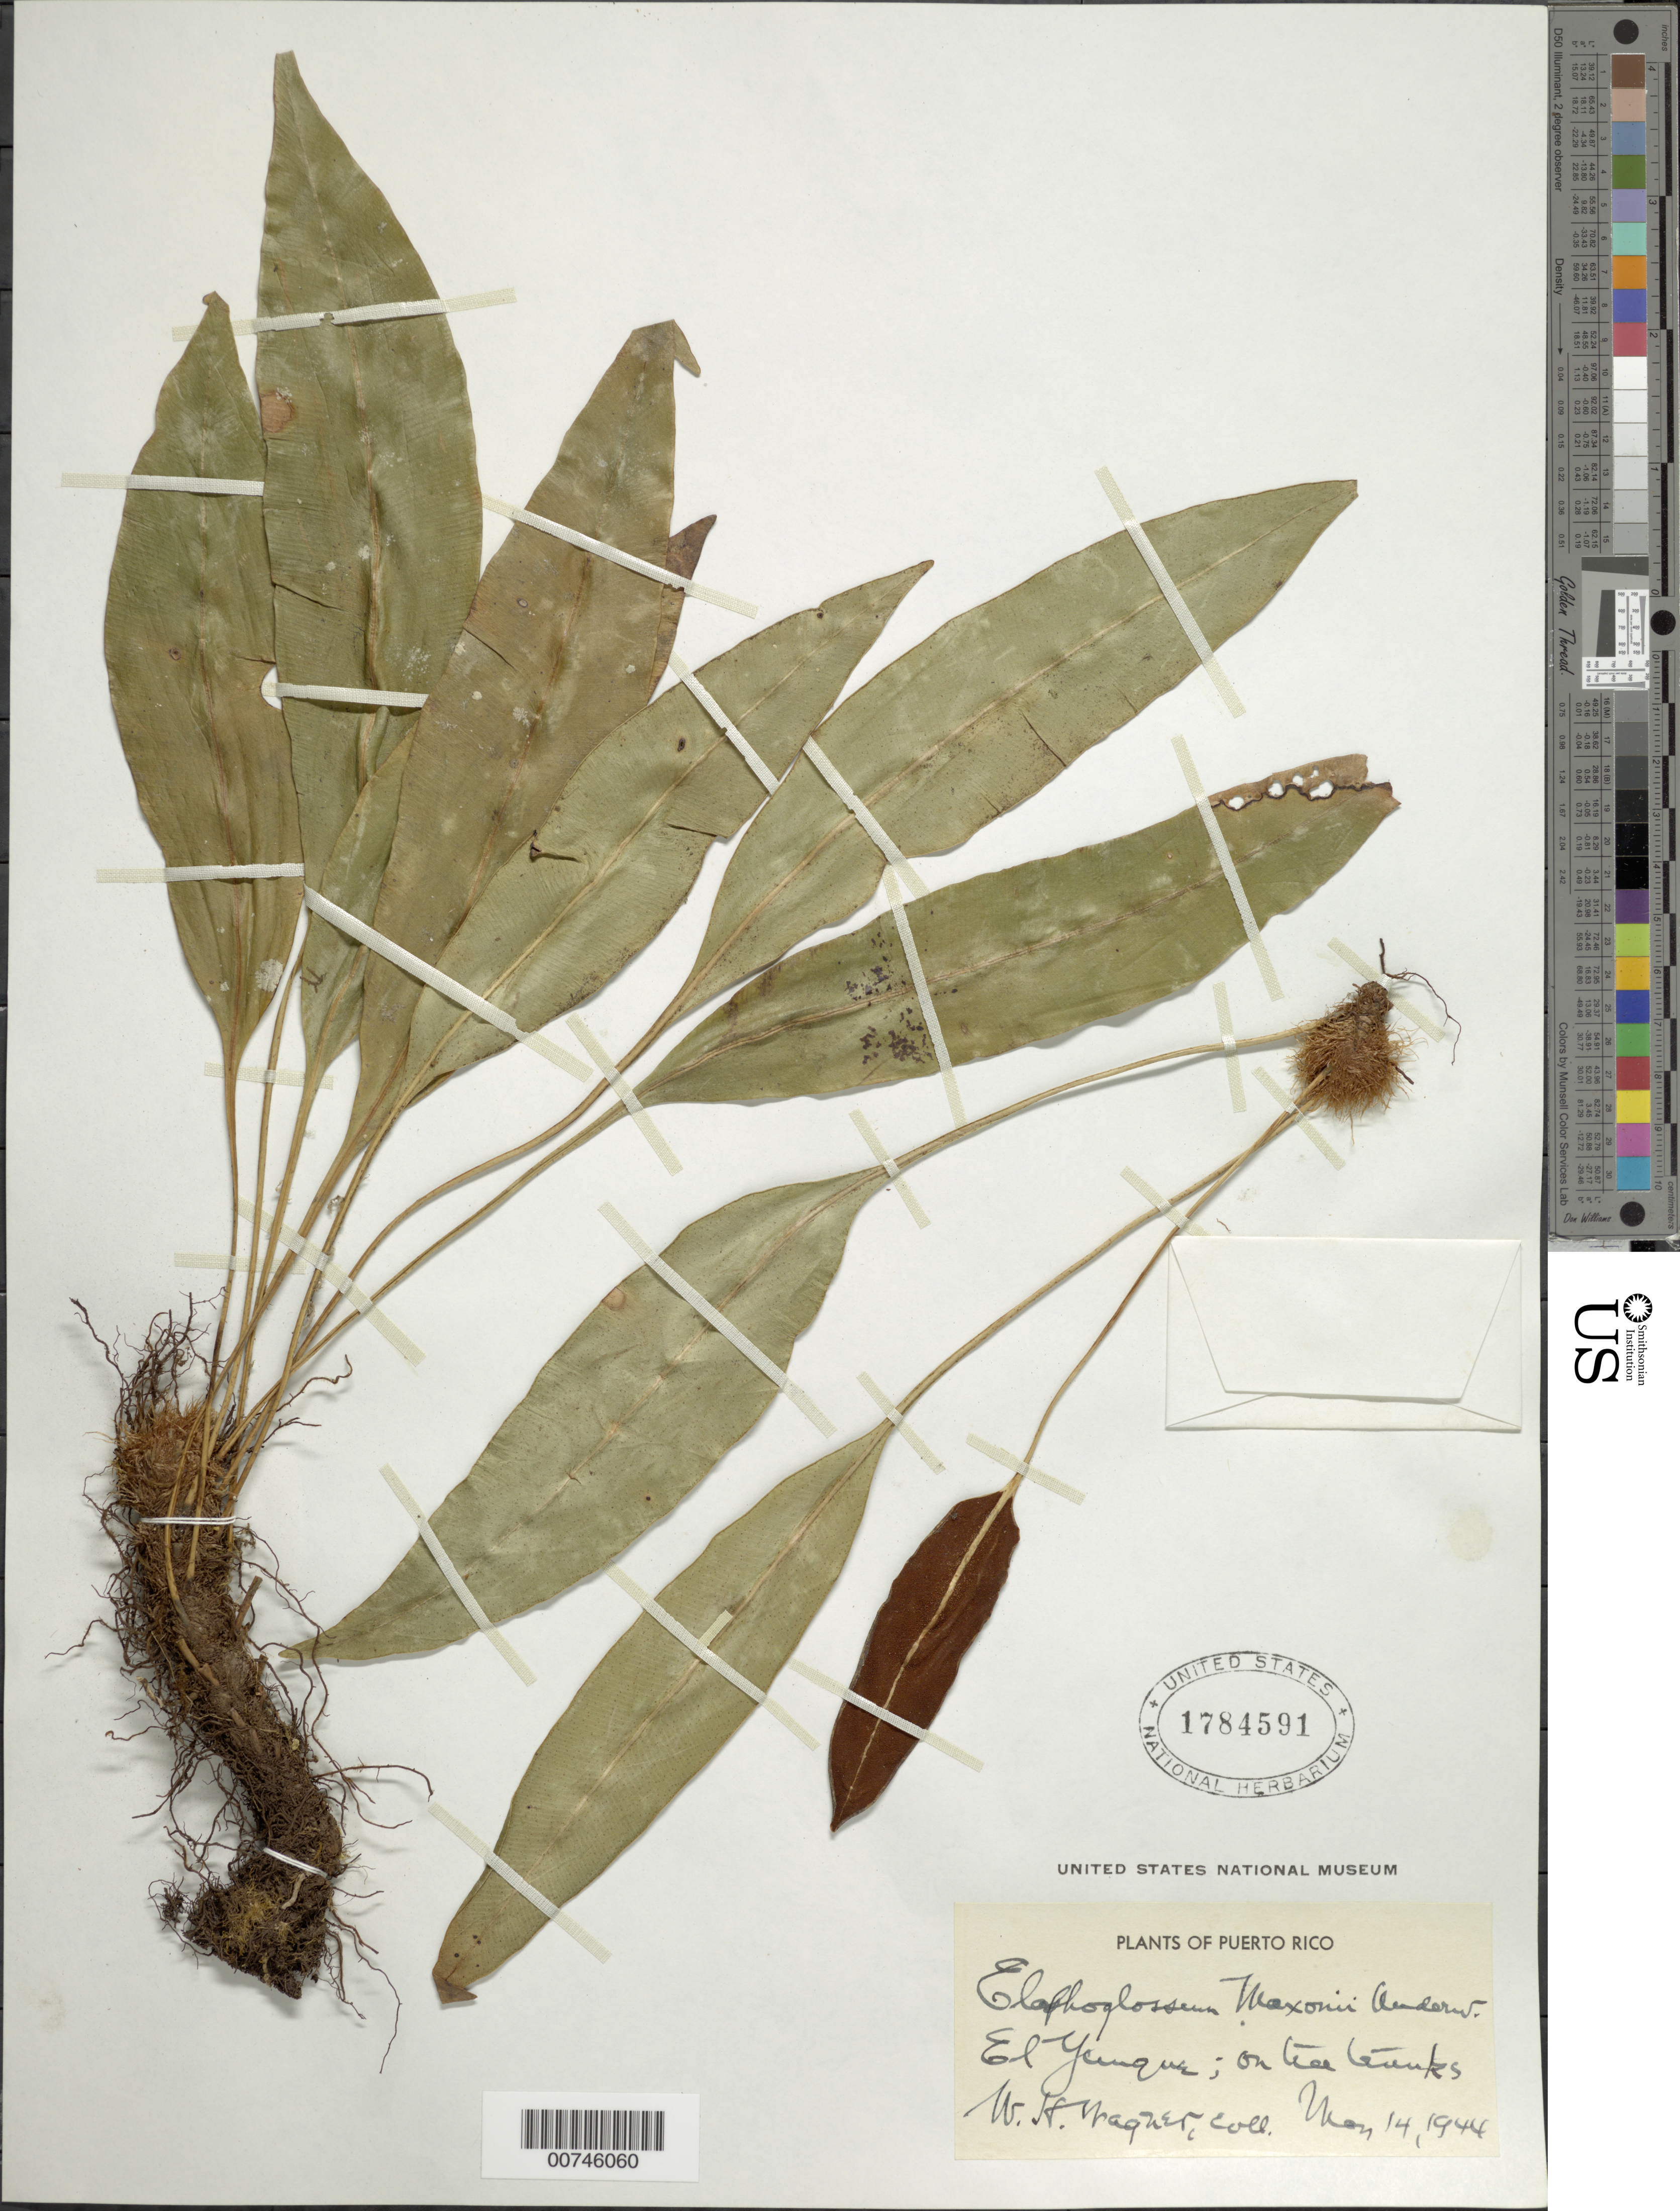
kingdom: Plantae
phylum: Tracheophyta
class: Polypodiopsida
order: Polypodiales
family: Dryopteridaceae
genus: Elaphoglossum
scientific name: Elaphoglossum maxonii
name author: Underw. ex C.V. Morton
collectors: W. H. Wagner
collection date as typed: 14 May 1944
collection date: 1944-05-14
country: Puerto Rico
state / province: Río Grande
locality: El Yunque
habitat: On tree trunks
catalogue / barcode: US 1784591